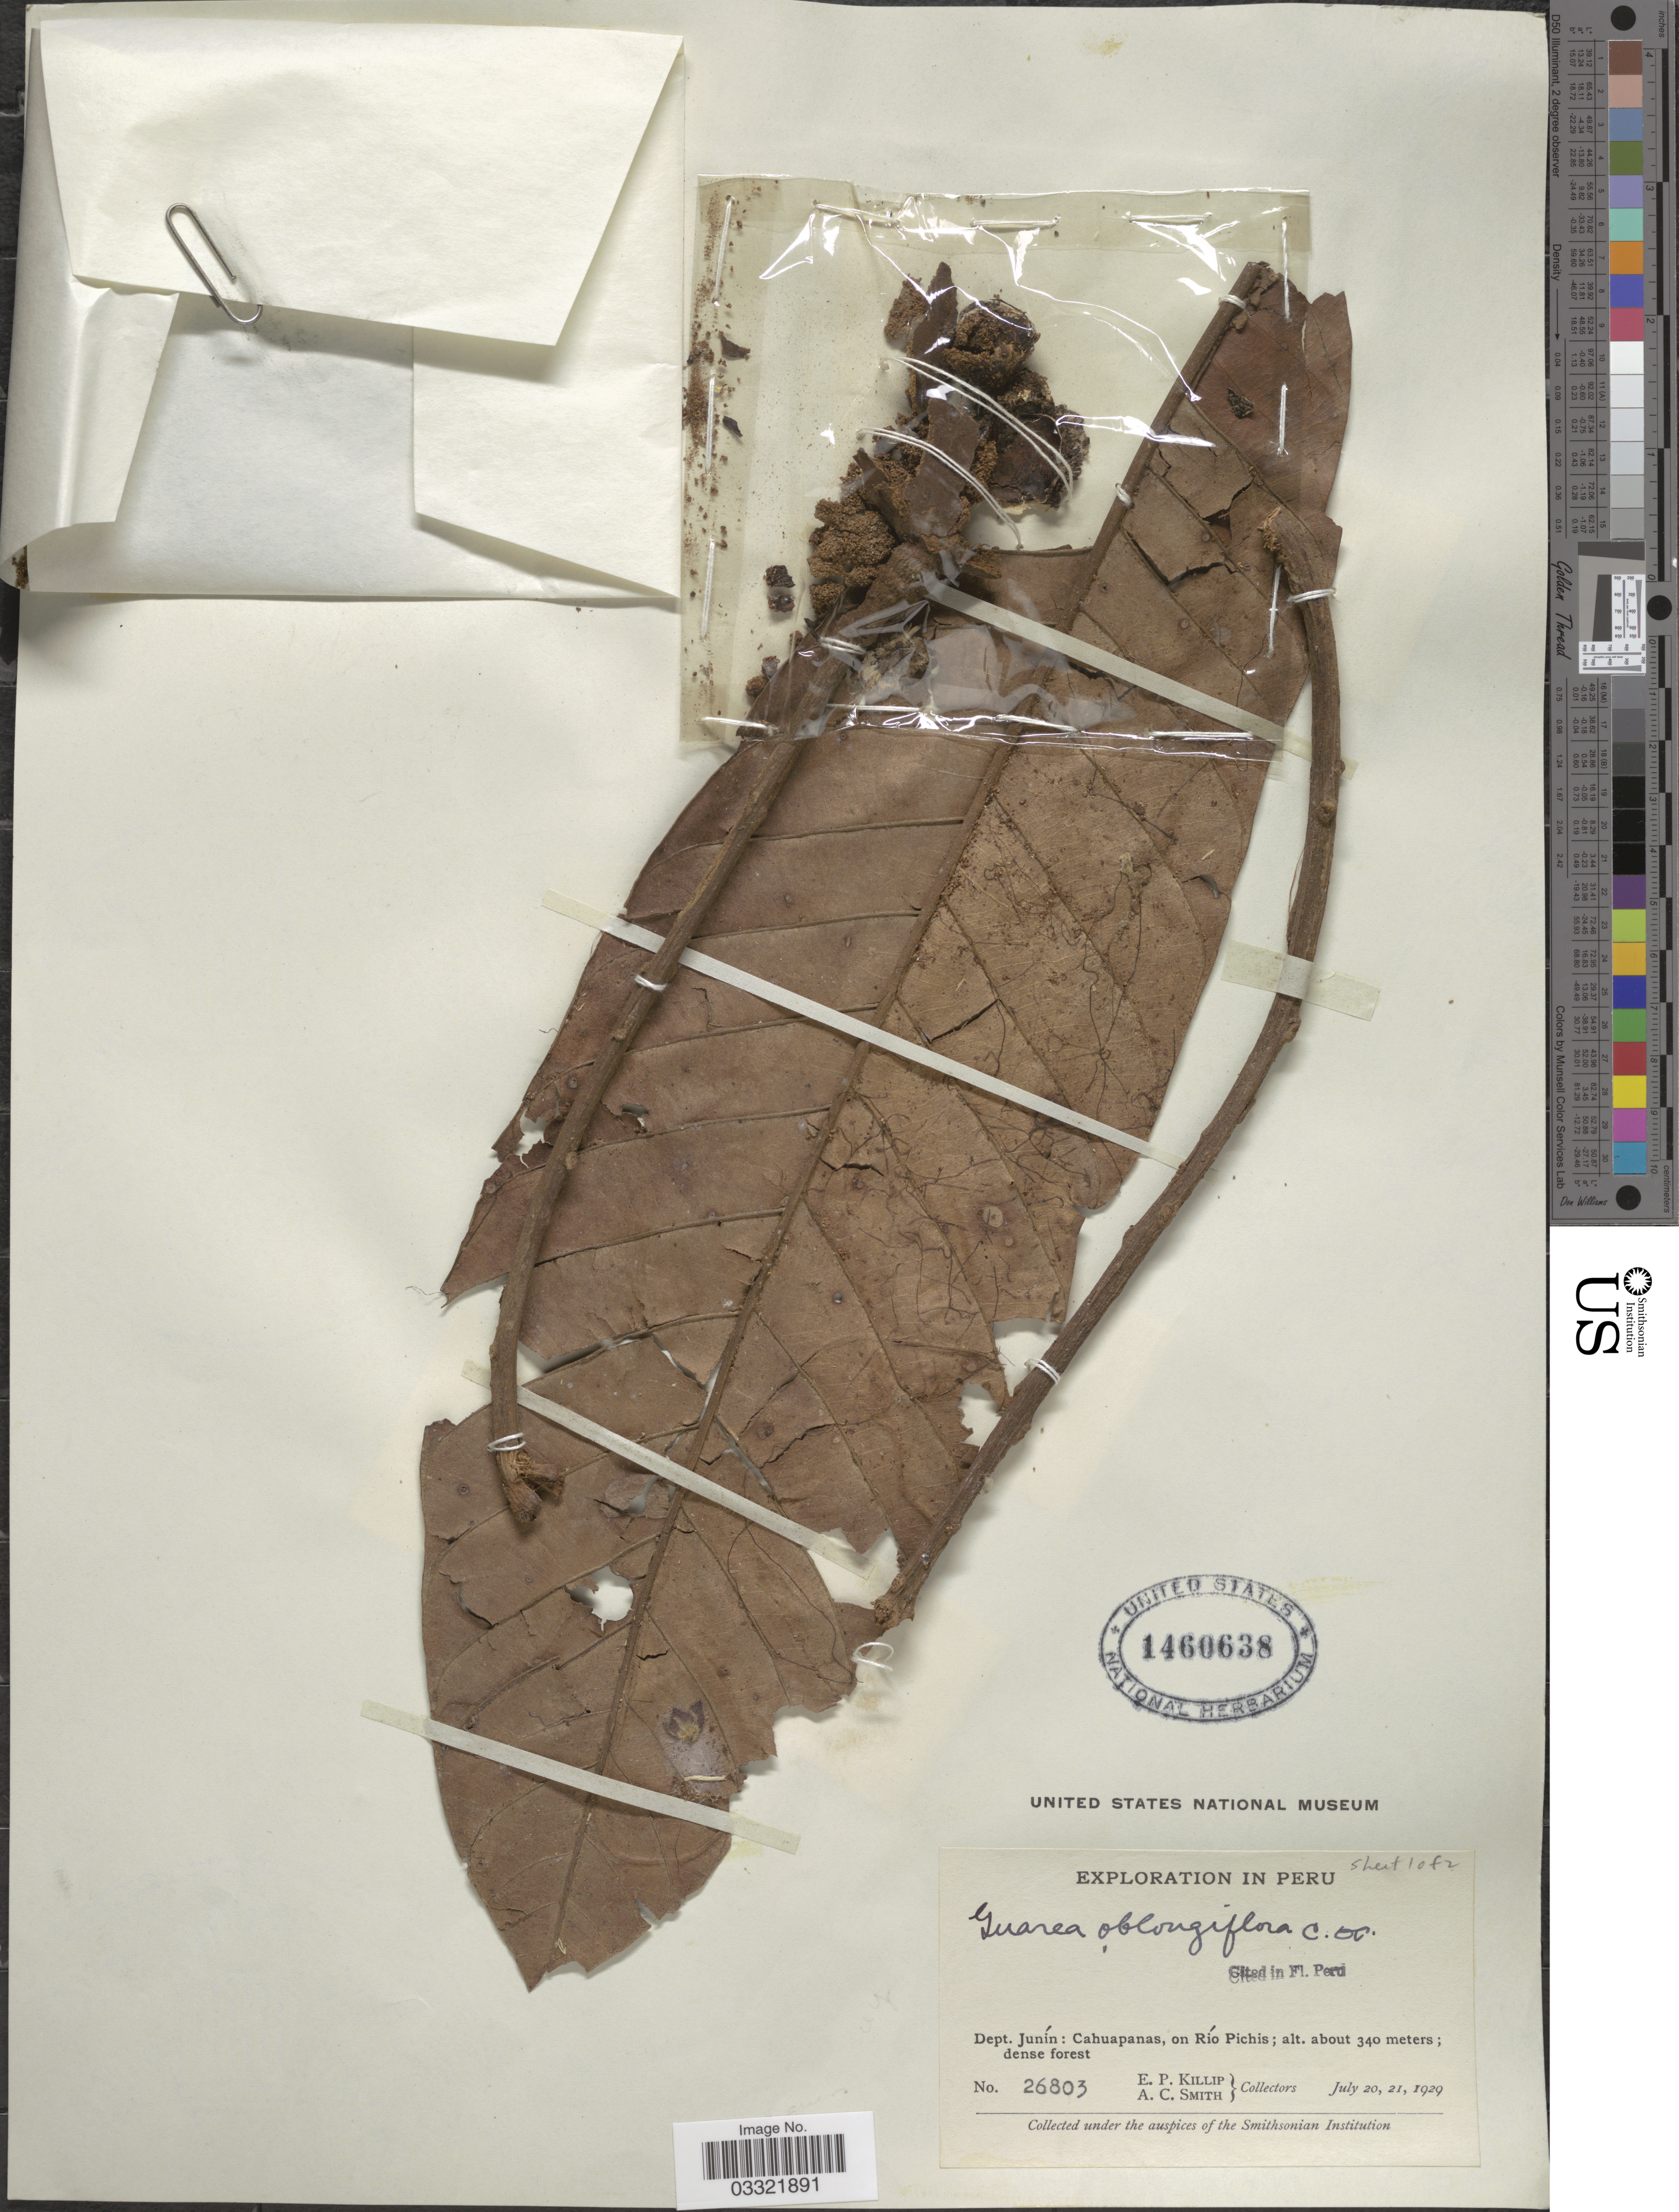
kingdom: Plantae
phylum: Tracheophyta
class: Magnoliopsida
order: Sapindales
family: Meliaceae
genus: Guarea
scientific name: Guarea sp.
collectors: E. P. Killip & A. C. Smith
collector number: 26803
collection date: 1929-07-20/1929-07-21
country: Peru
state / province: Junín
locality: Dept. Junín: Cahuapanas, on Río Pichis.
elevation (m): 340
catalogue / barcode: US 1460638